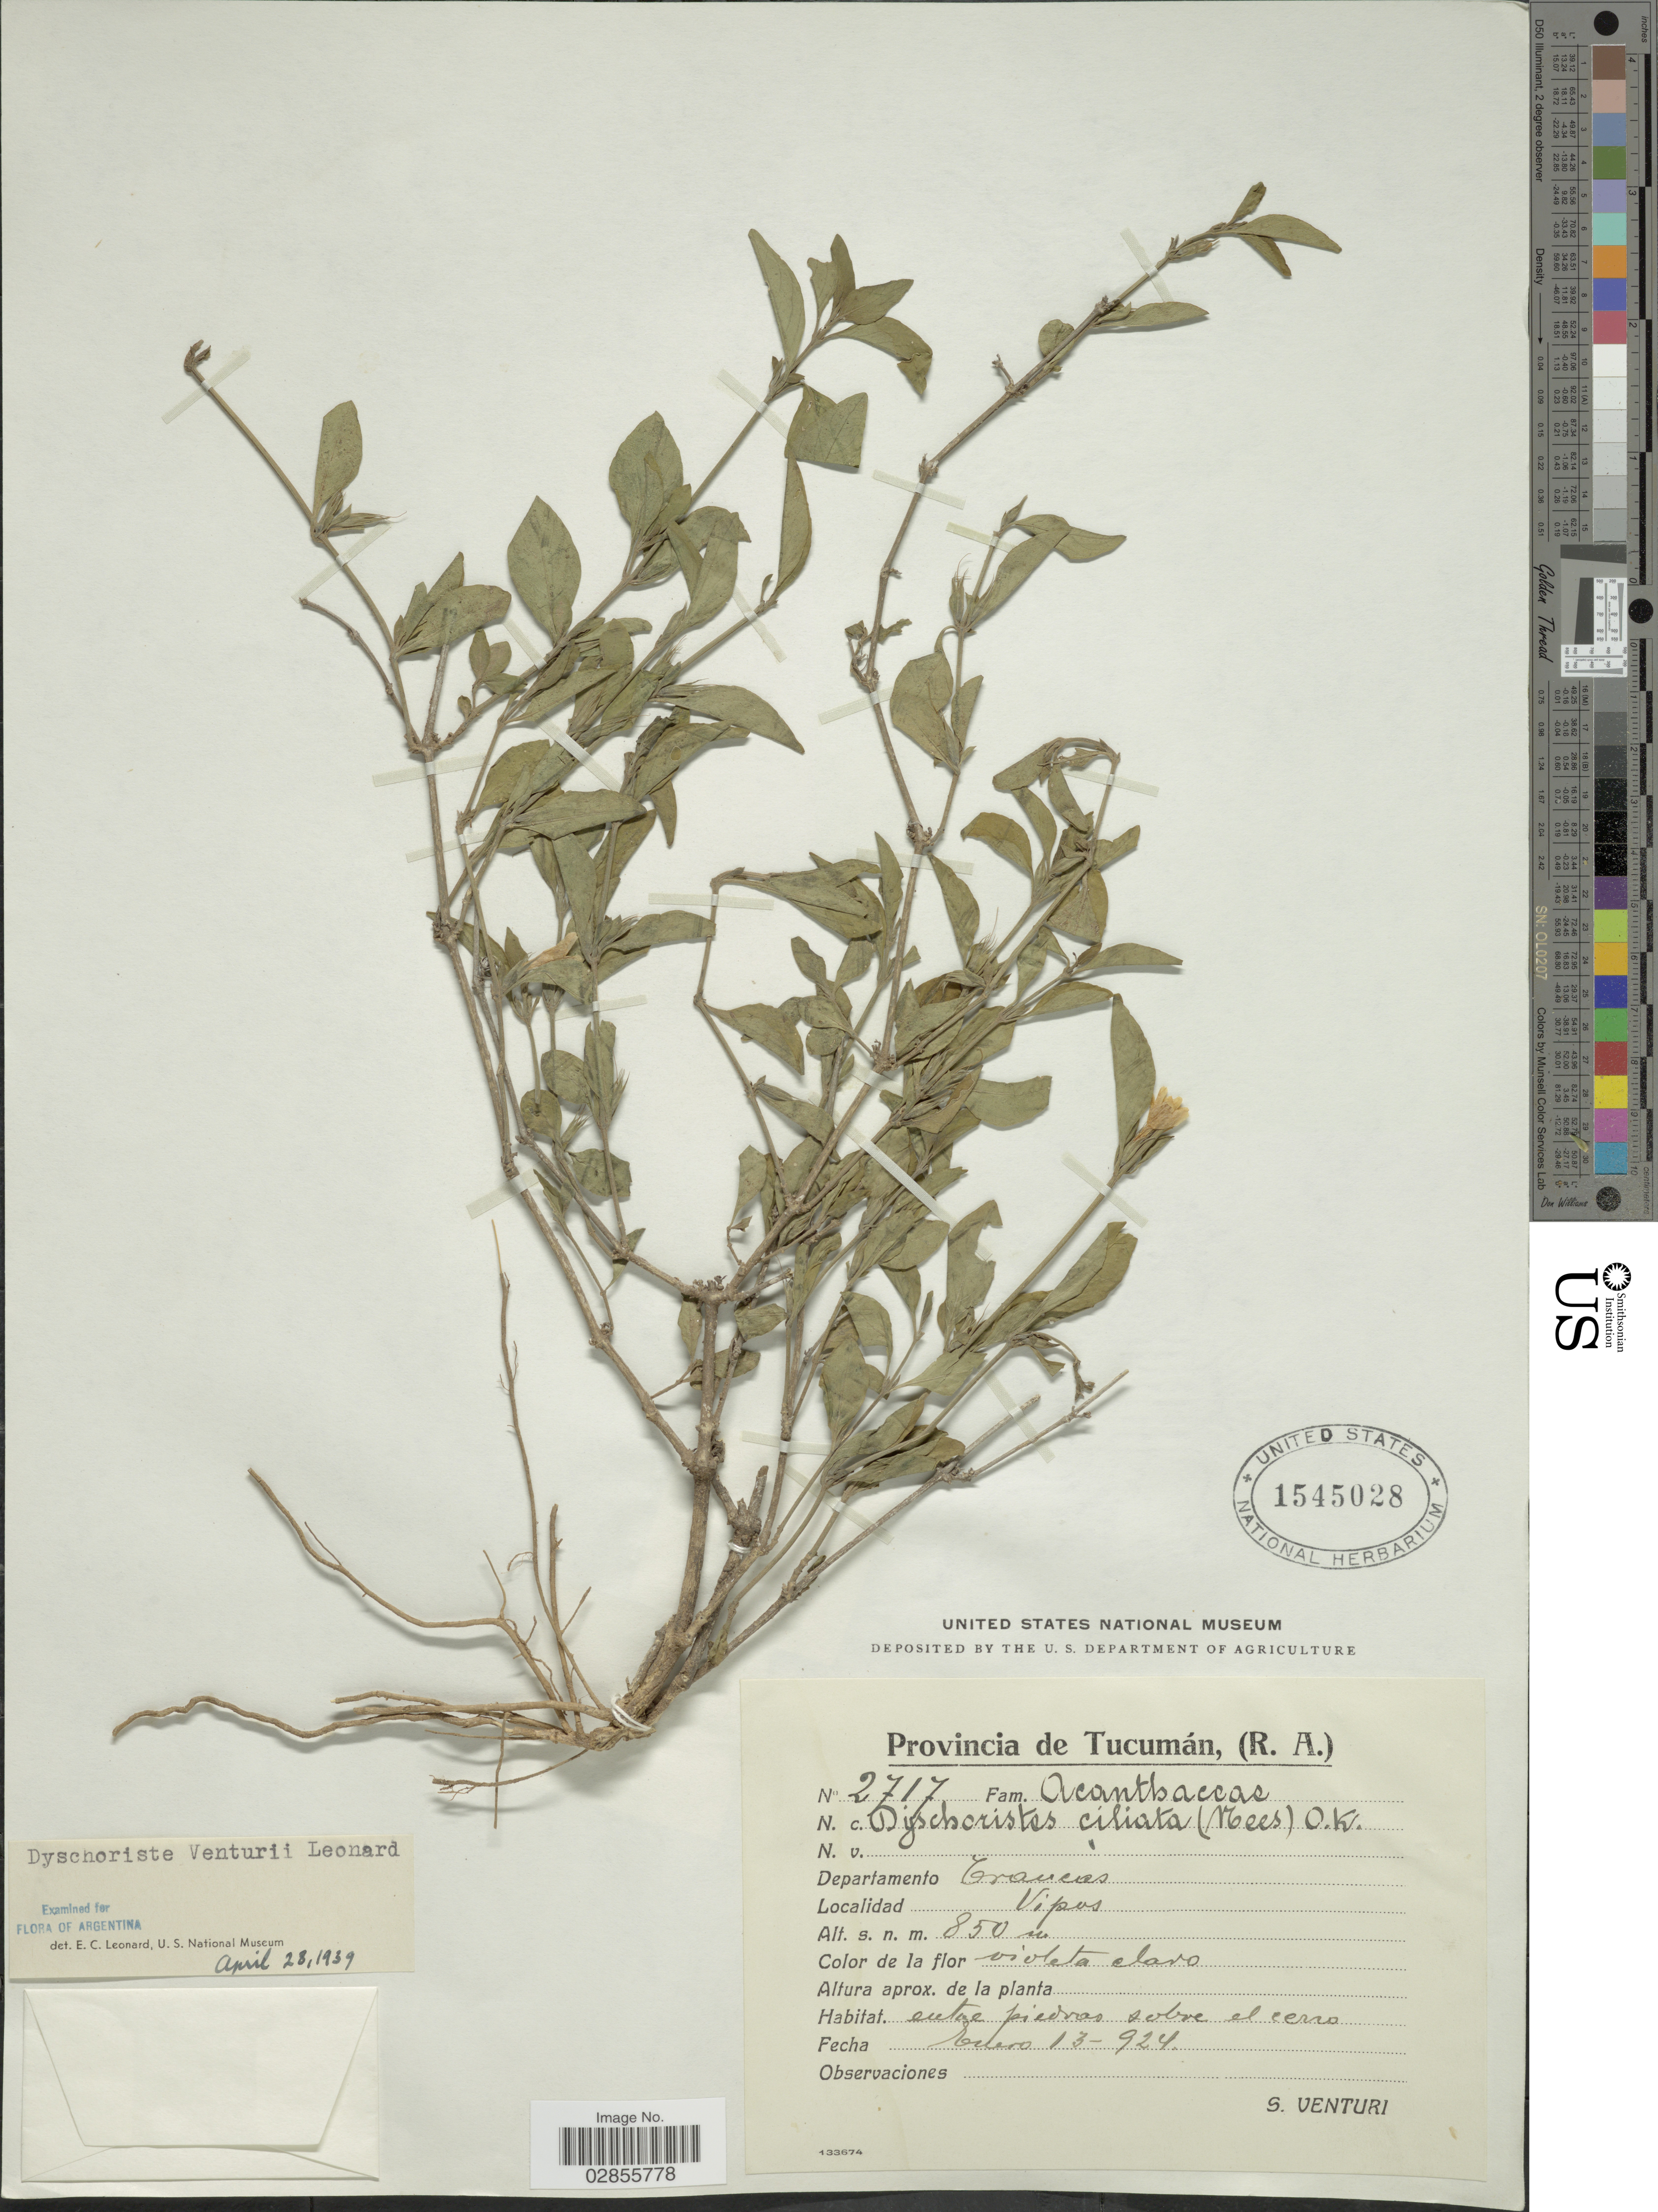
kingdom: Plantae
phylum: Tracheophyta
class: Magnoliopsida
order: Lamiales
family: Acanthaceae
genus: Dyschoriste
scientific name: Dyschoriste venturii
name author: Leonard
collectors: S. Venturi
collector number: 2717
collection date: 1924-01-13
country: Argentina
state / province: Tucuman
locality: (R. A.). Departamento Trancas. Vipos.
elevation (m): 850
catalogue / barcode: US 1545028